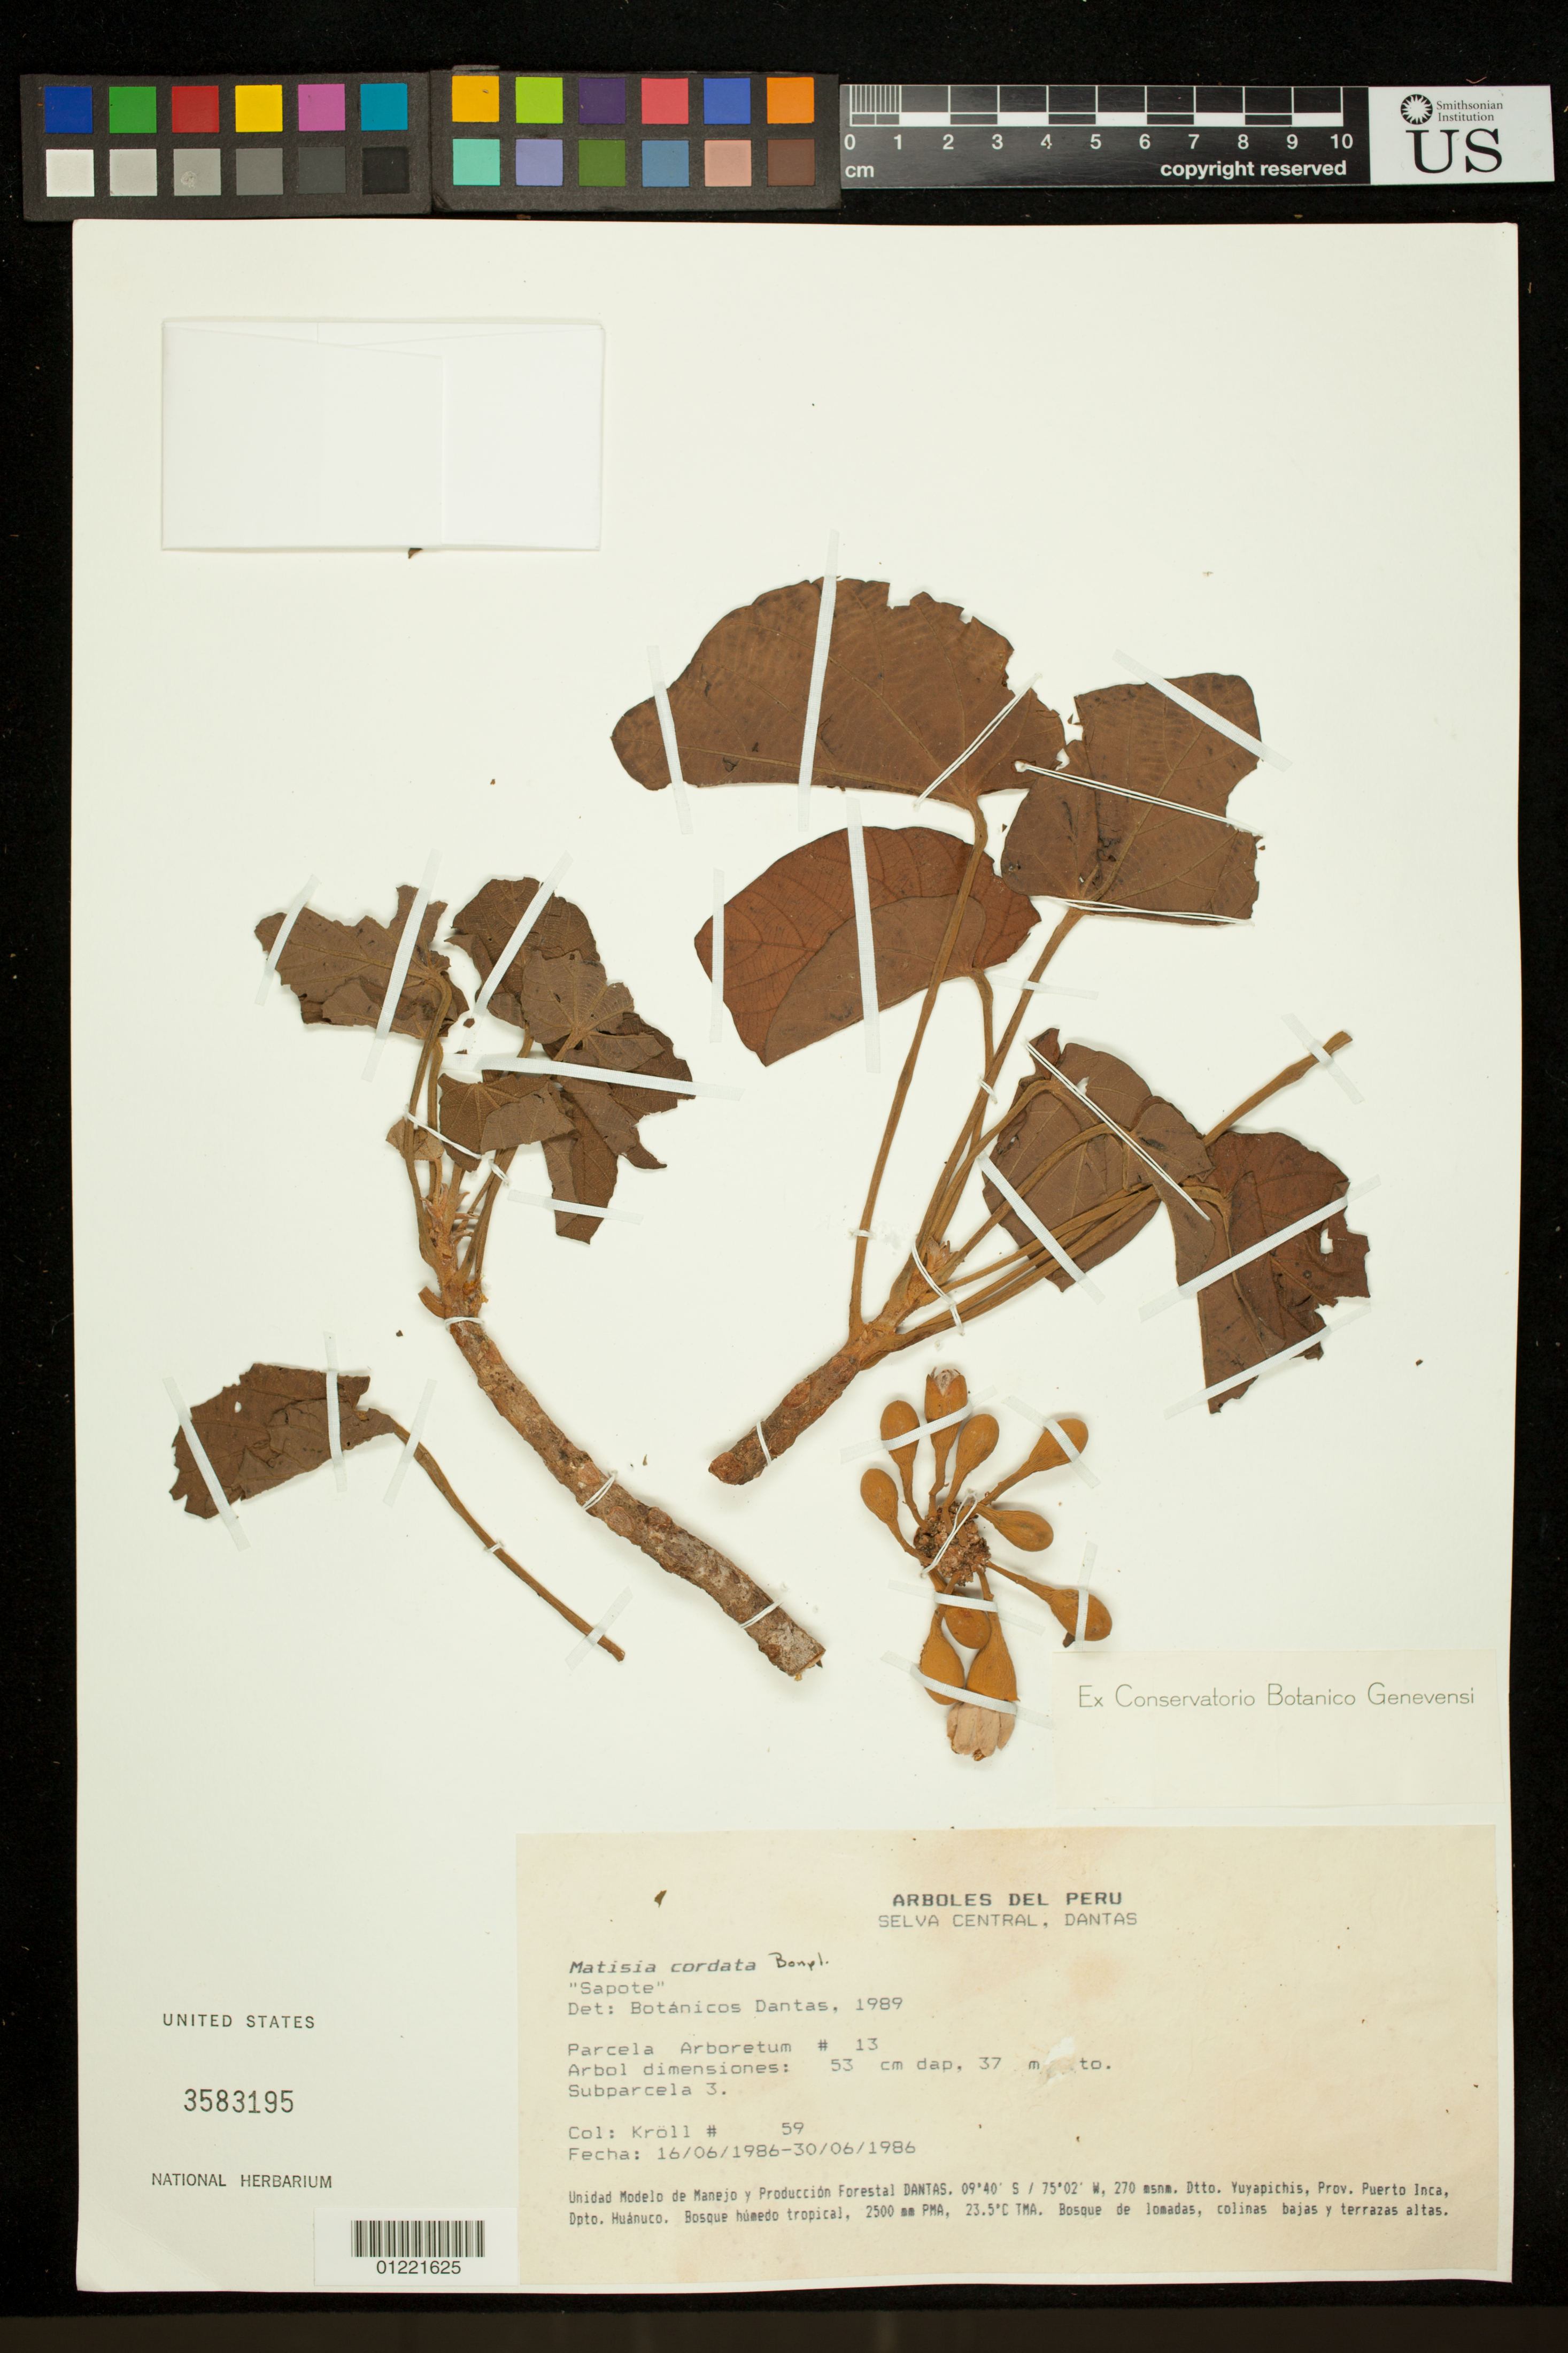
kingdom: Plantae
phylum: Tracheophyta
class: Magnoliopsida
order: Malvales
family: Malvaceae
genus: Matisia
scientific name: Matisia cordata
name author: Humb. & Bonpl.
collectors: Krolll, --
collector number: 59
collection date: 1986-06-16/1986-06-30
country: Peru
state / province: Huánuco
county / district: Puerto Inca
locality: Selva Central. Unidad Modelo de Manejo y Produccion Forestal Dantas. Puerto Inca, Dtto. Yuyapichis.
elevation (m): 270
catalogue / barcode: US 3583195